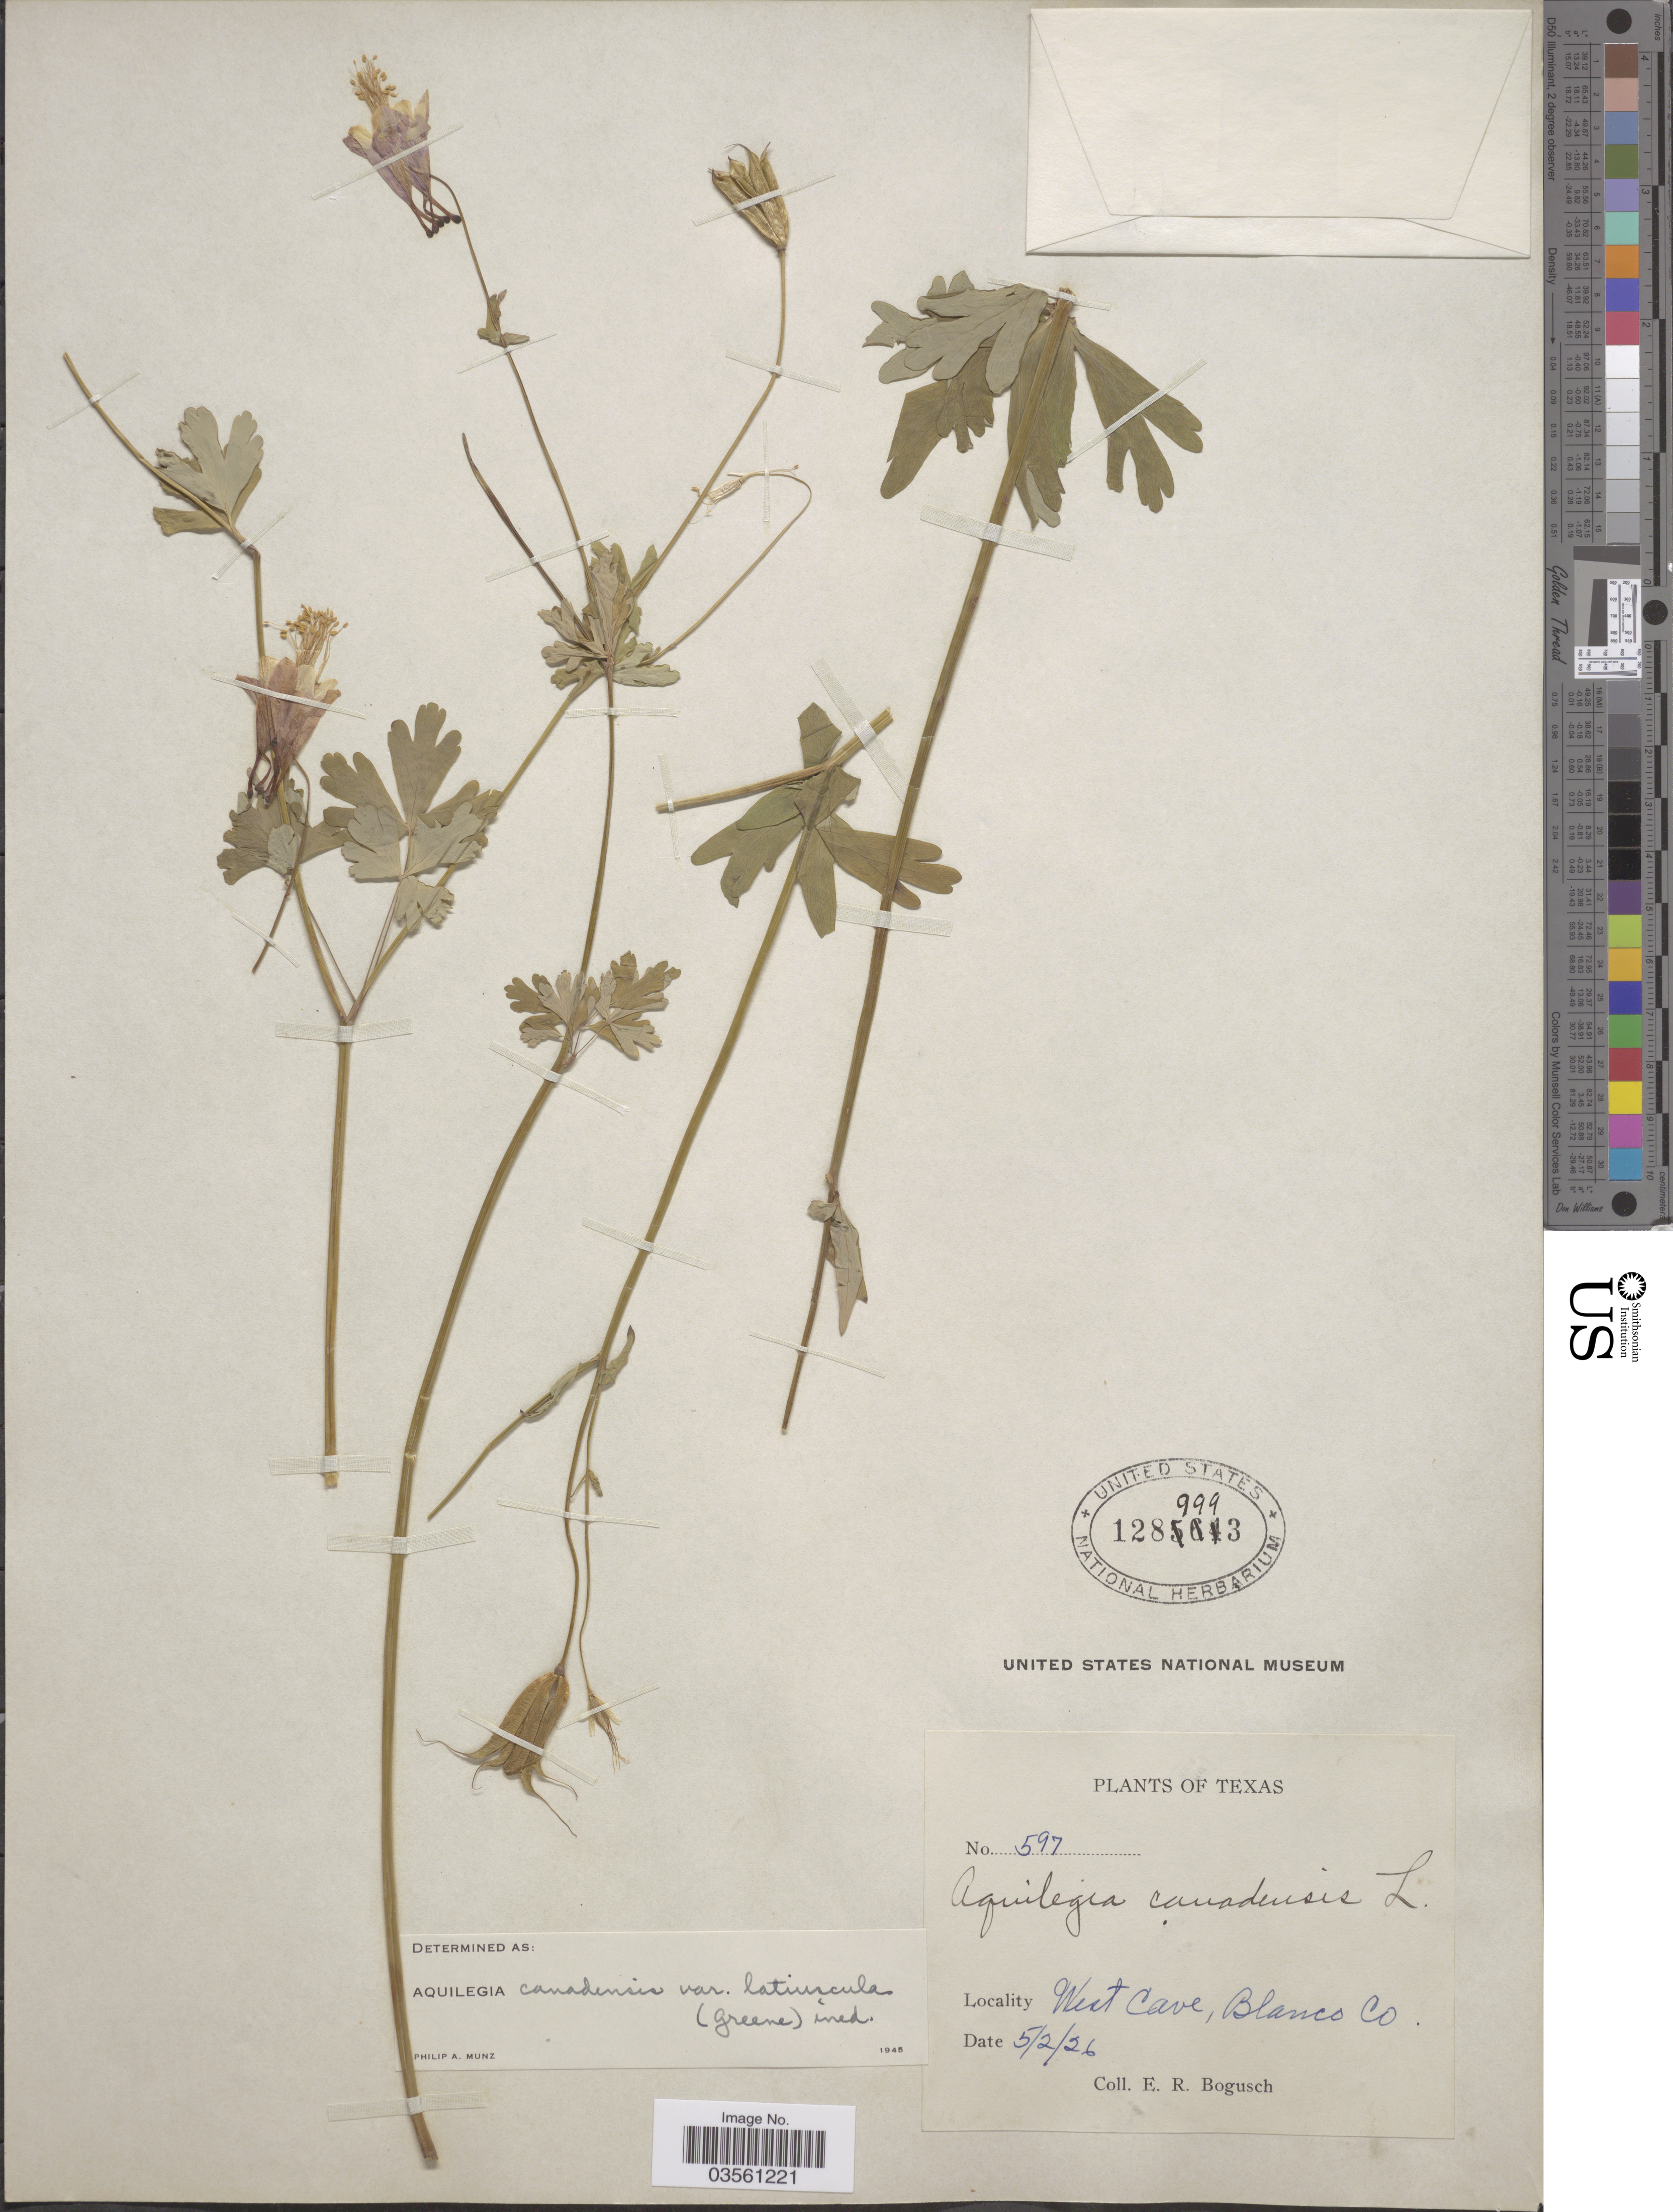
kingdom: Plantae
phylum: Tracheophyta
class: Magnoliopsida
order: Ranunculales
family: Ranunculaceae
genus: Aquilegia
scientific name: Aquilegia canadensis var. latiuscula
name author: (Greene) Munz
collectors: E. Bogusch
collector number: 597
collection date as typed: Transcribed d/m/y: 2/5/26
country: United States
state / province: Texas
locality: West Cave, Blanco Co.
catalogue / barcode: US 1289993